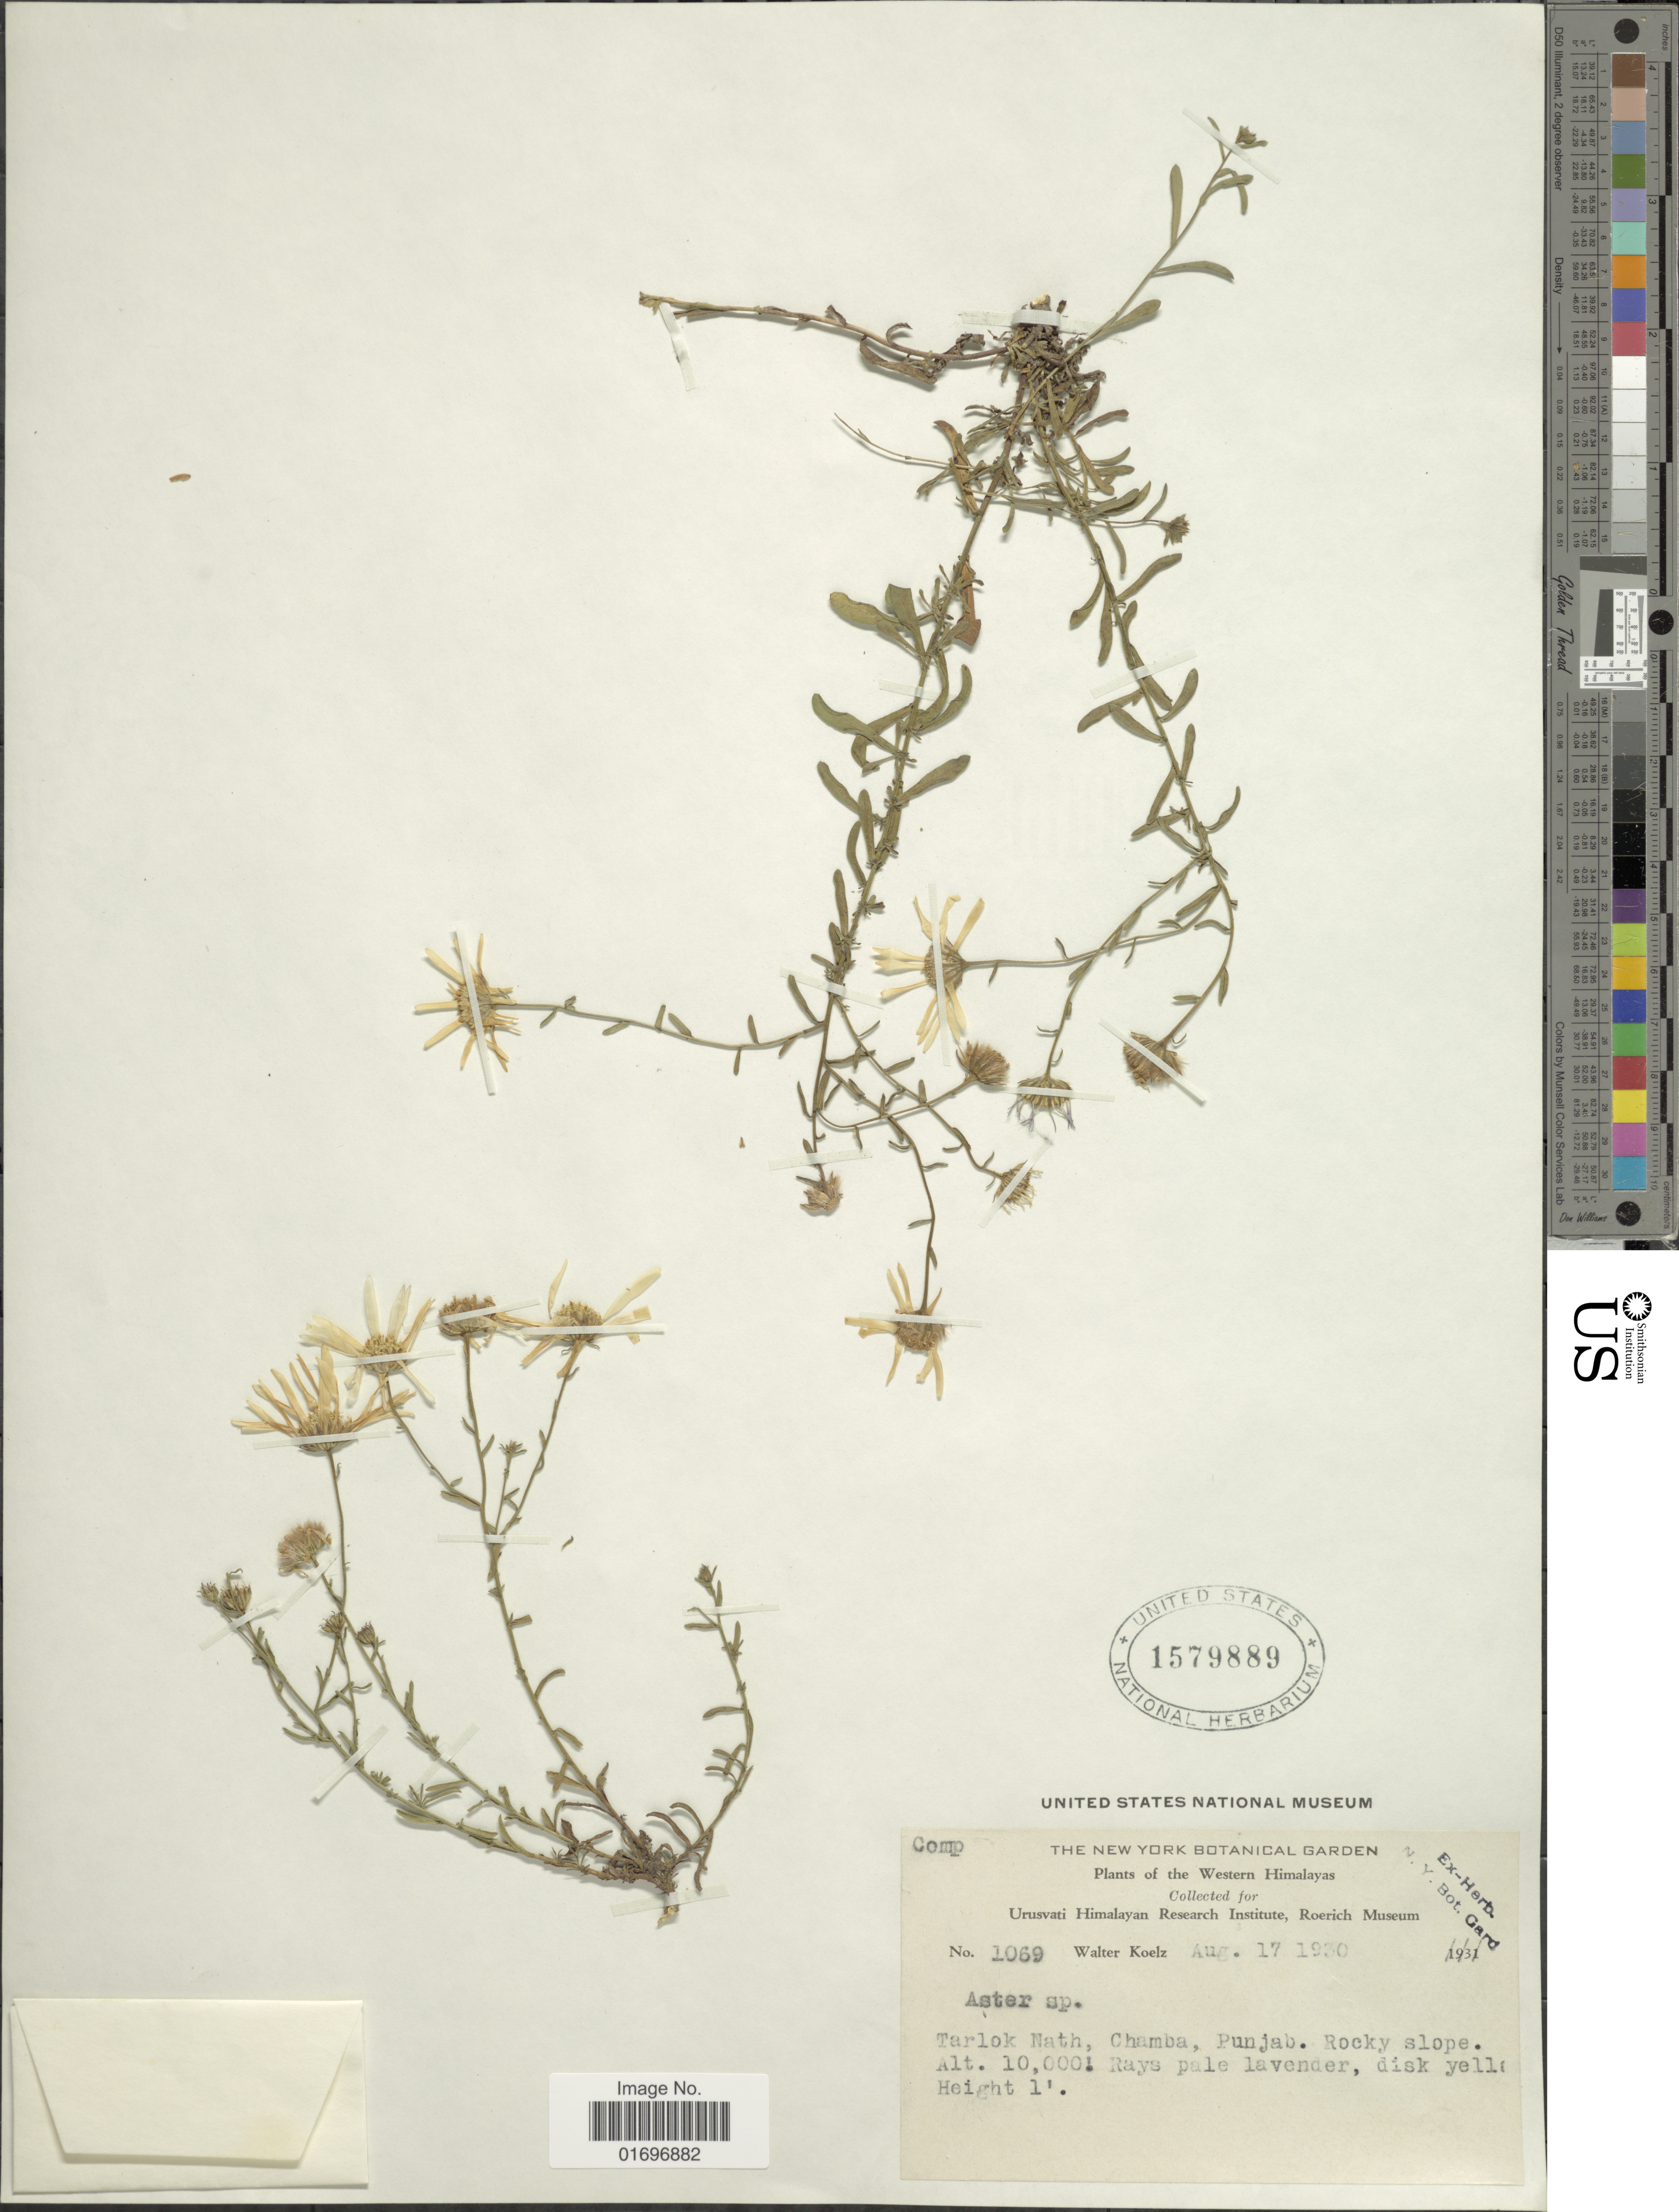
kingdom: Plantae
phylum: Tracheophyta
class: Magnoliopsida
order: Asterales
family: Asteraceae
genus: Aster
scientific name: Aster sp.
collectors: W. N. Koelz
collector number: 1069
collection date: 1930-08-17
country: India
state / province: Punjab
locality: Western Himalayas. Tarlok Nath, Chamba, Punjab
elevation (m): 3048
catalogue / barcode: US 1579889